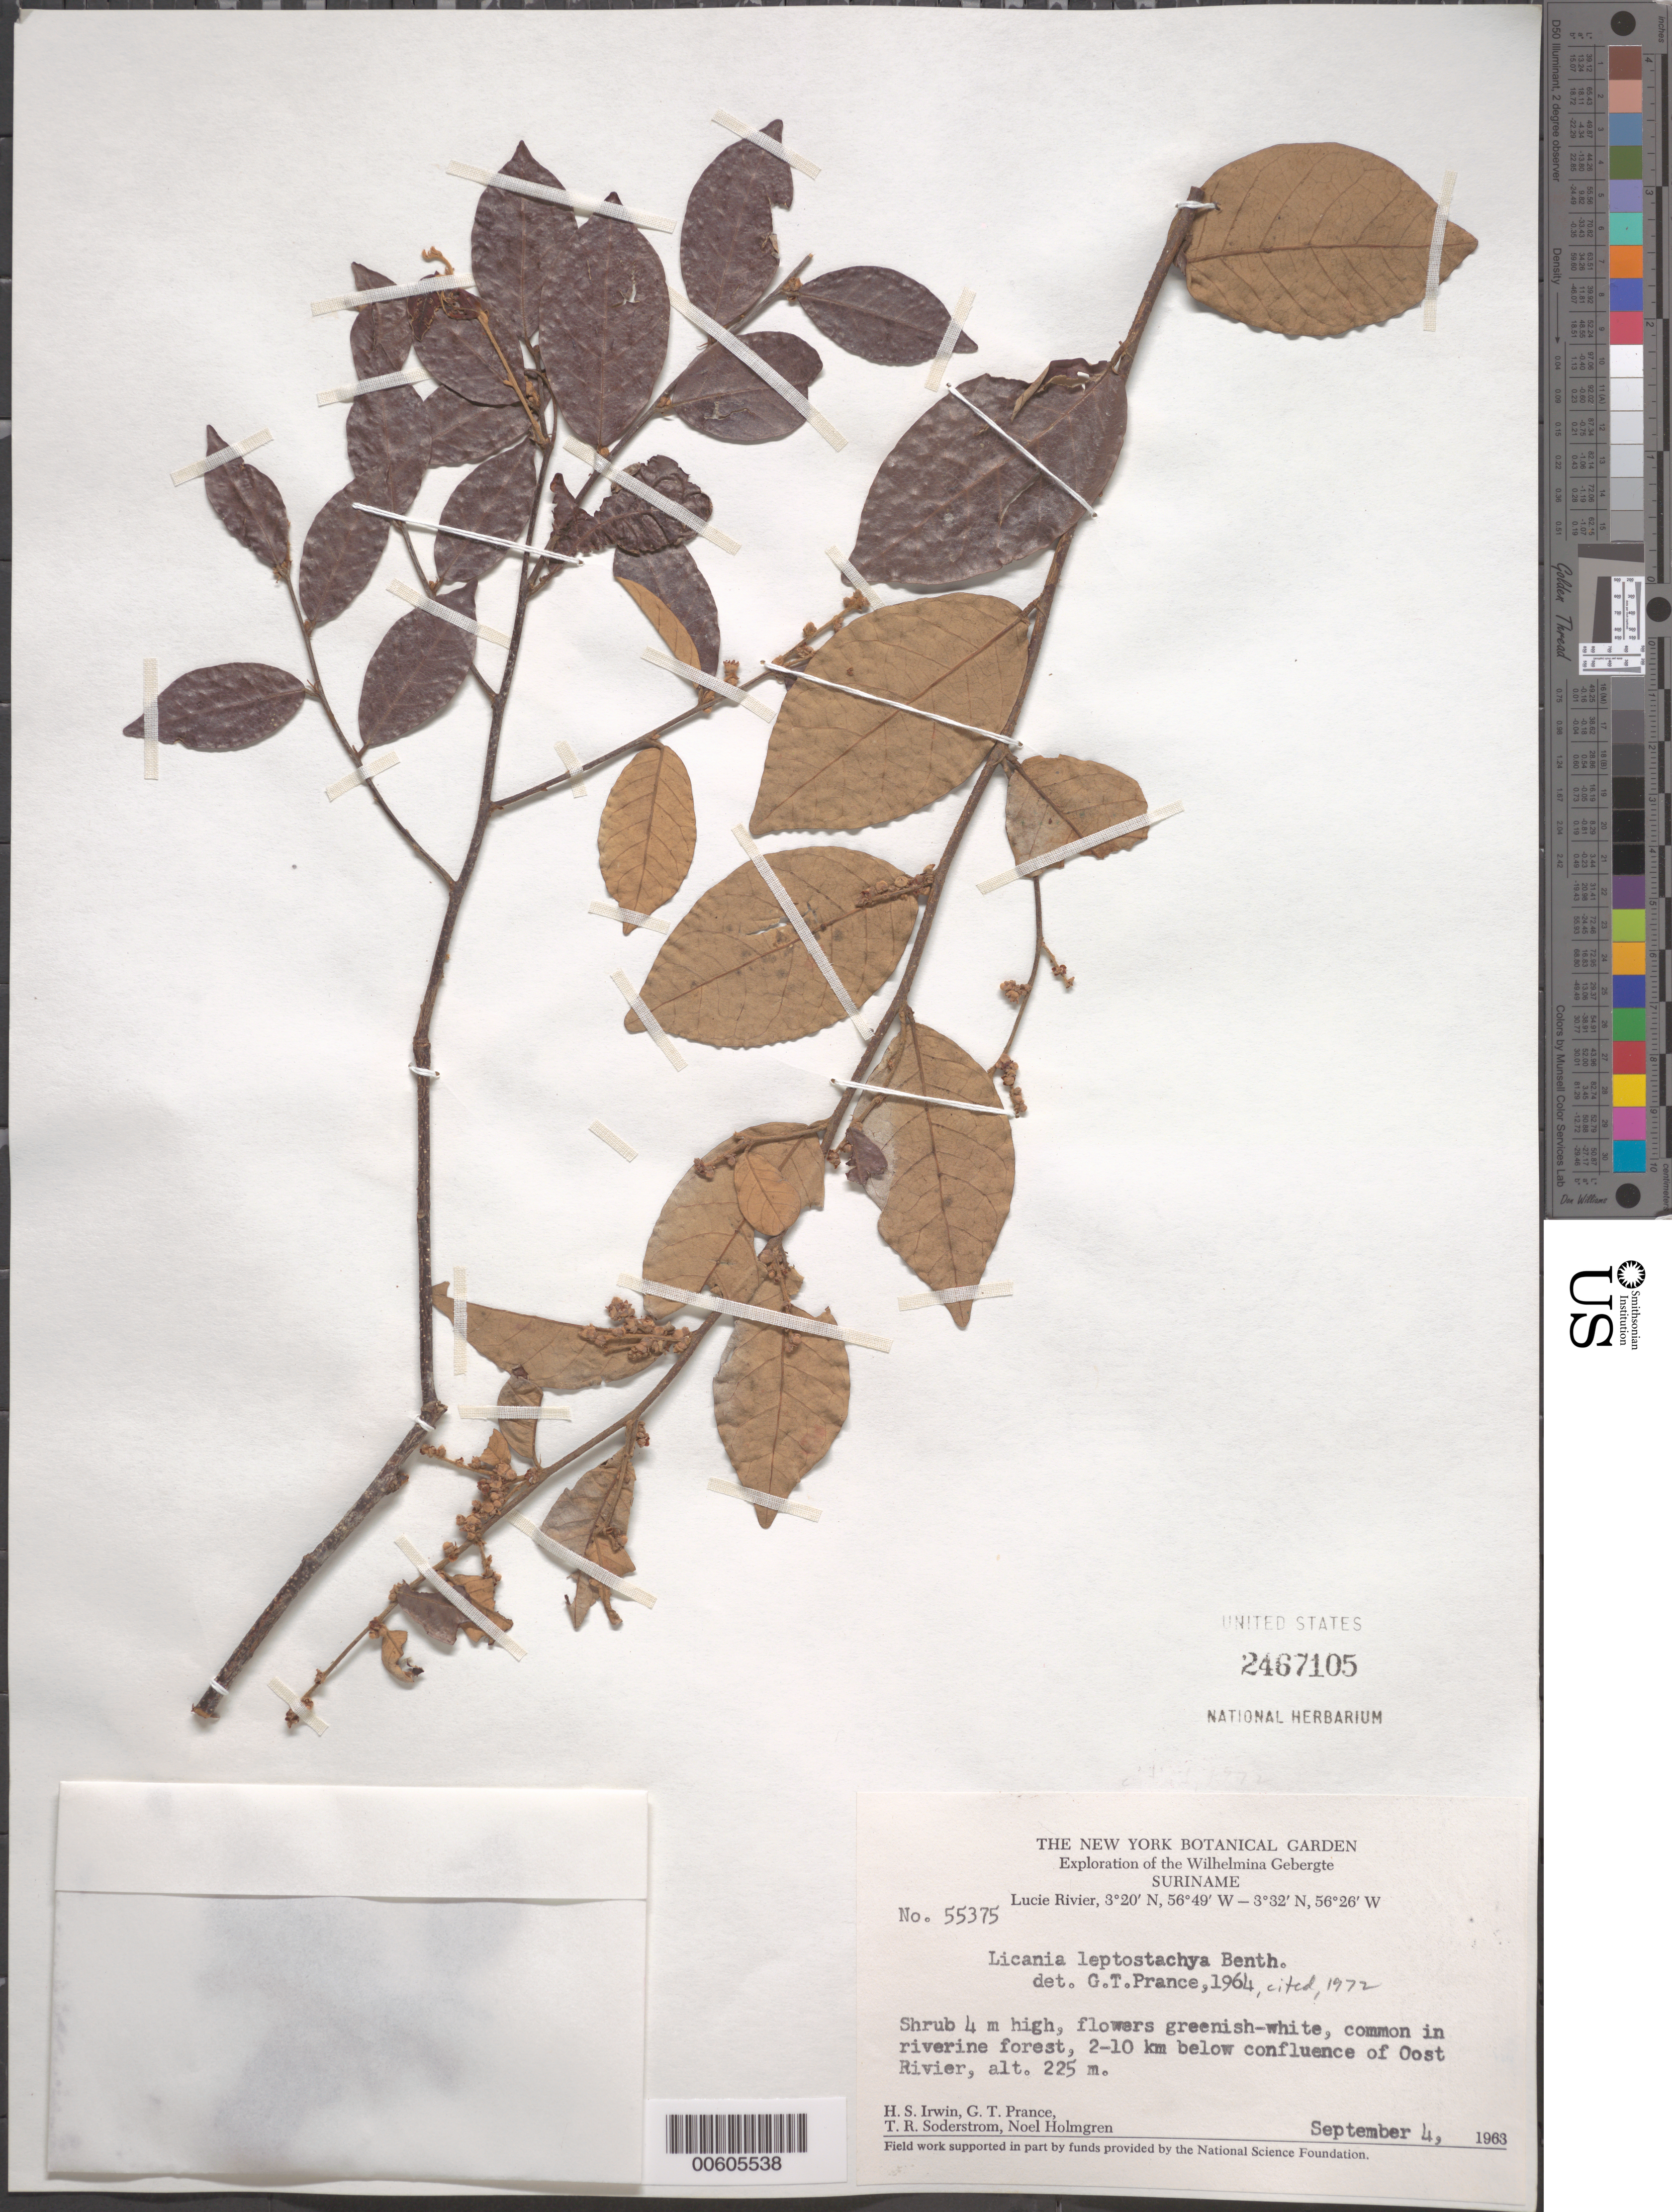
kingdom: Plantae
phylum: Tracheophyta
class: Magnoliopsida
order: Malpighiales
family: Chrysobalanaceae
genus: Licania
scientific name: Licania leptostachya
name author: Benth.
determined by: Prance, G. T.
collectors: H. Irwin, G. T. Prance, T. R. Soderstrom & N. H. Holmgren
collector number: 55375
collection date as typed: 4-Sep-63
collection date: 1963-09-04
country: Suriname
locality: Lucie R., 2-10 km below confl. with Oost R., Wilhelmina Gebergte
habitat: Riverine forest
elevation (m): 225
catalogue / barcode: US 2467105